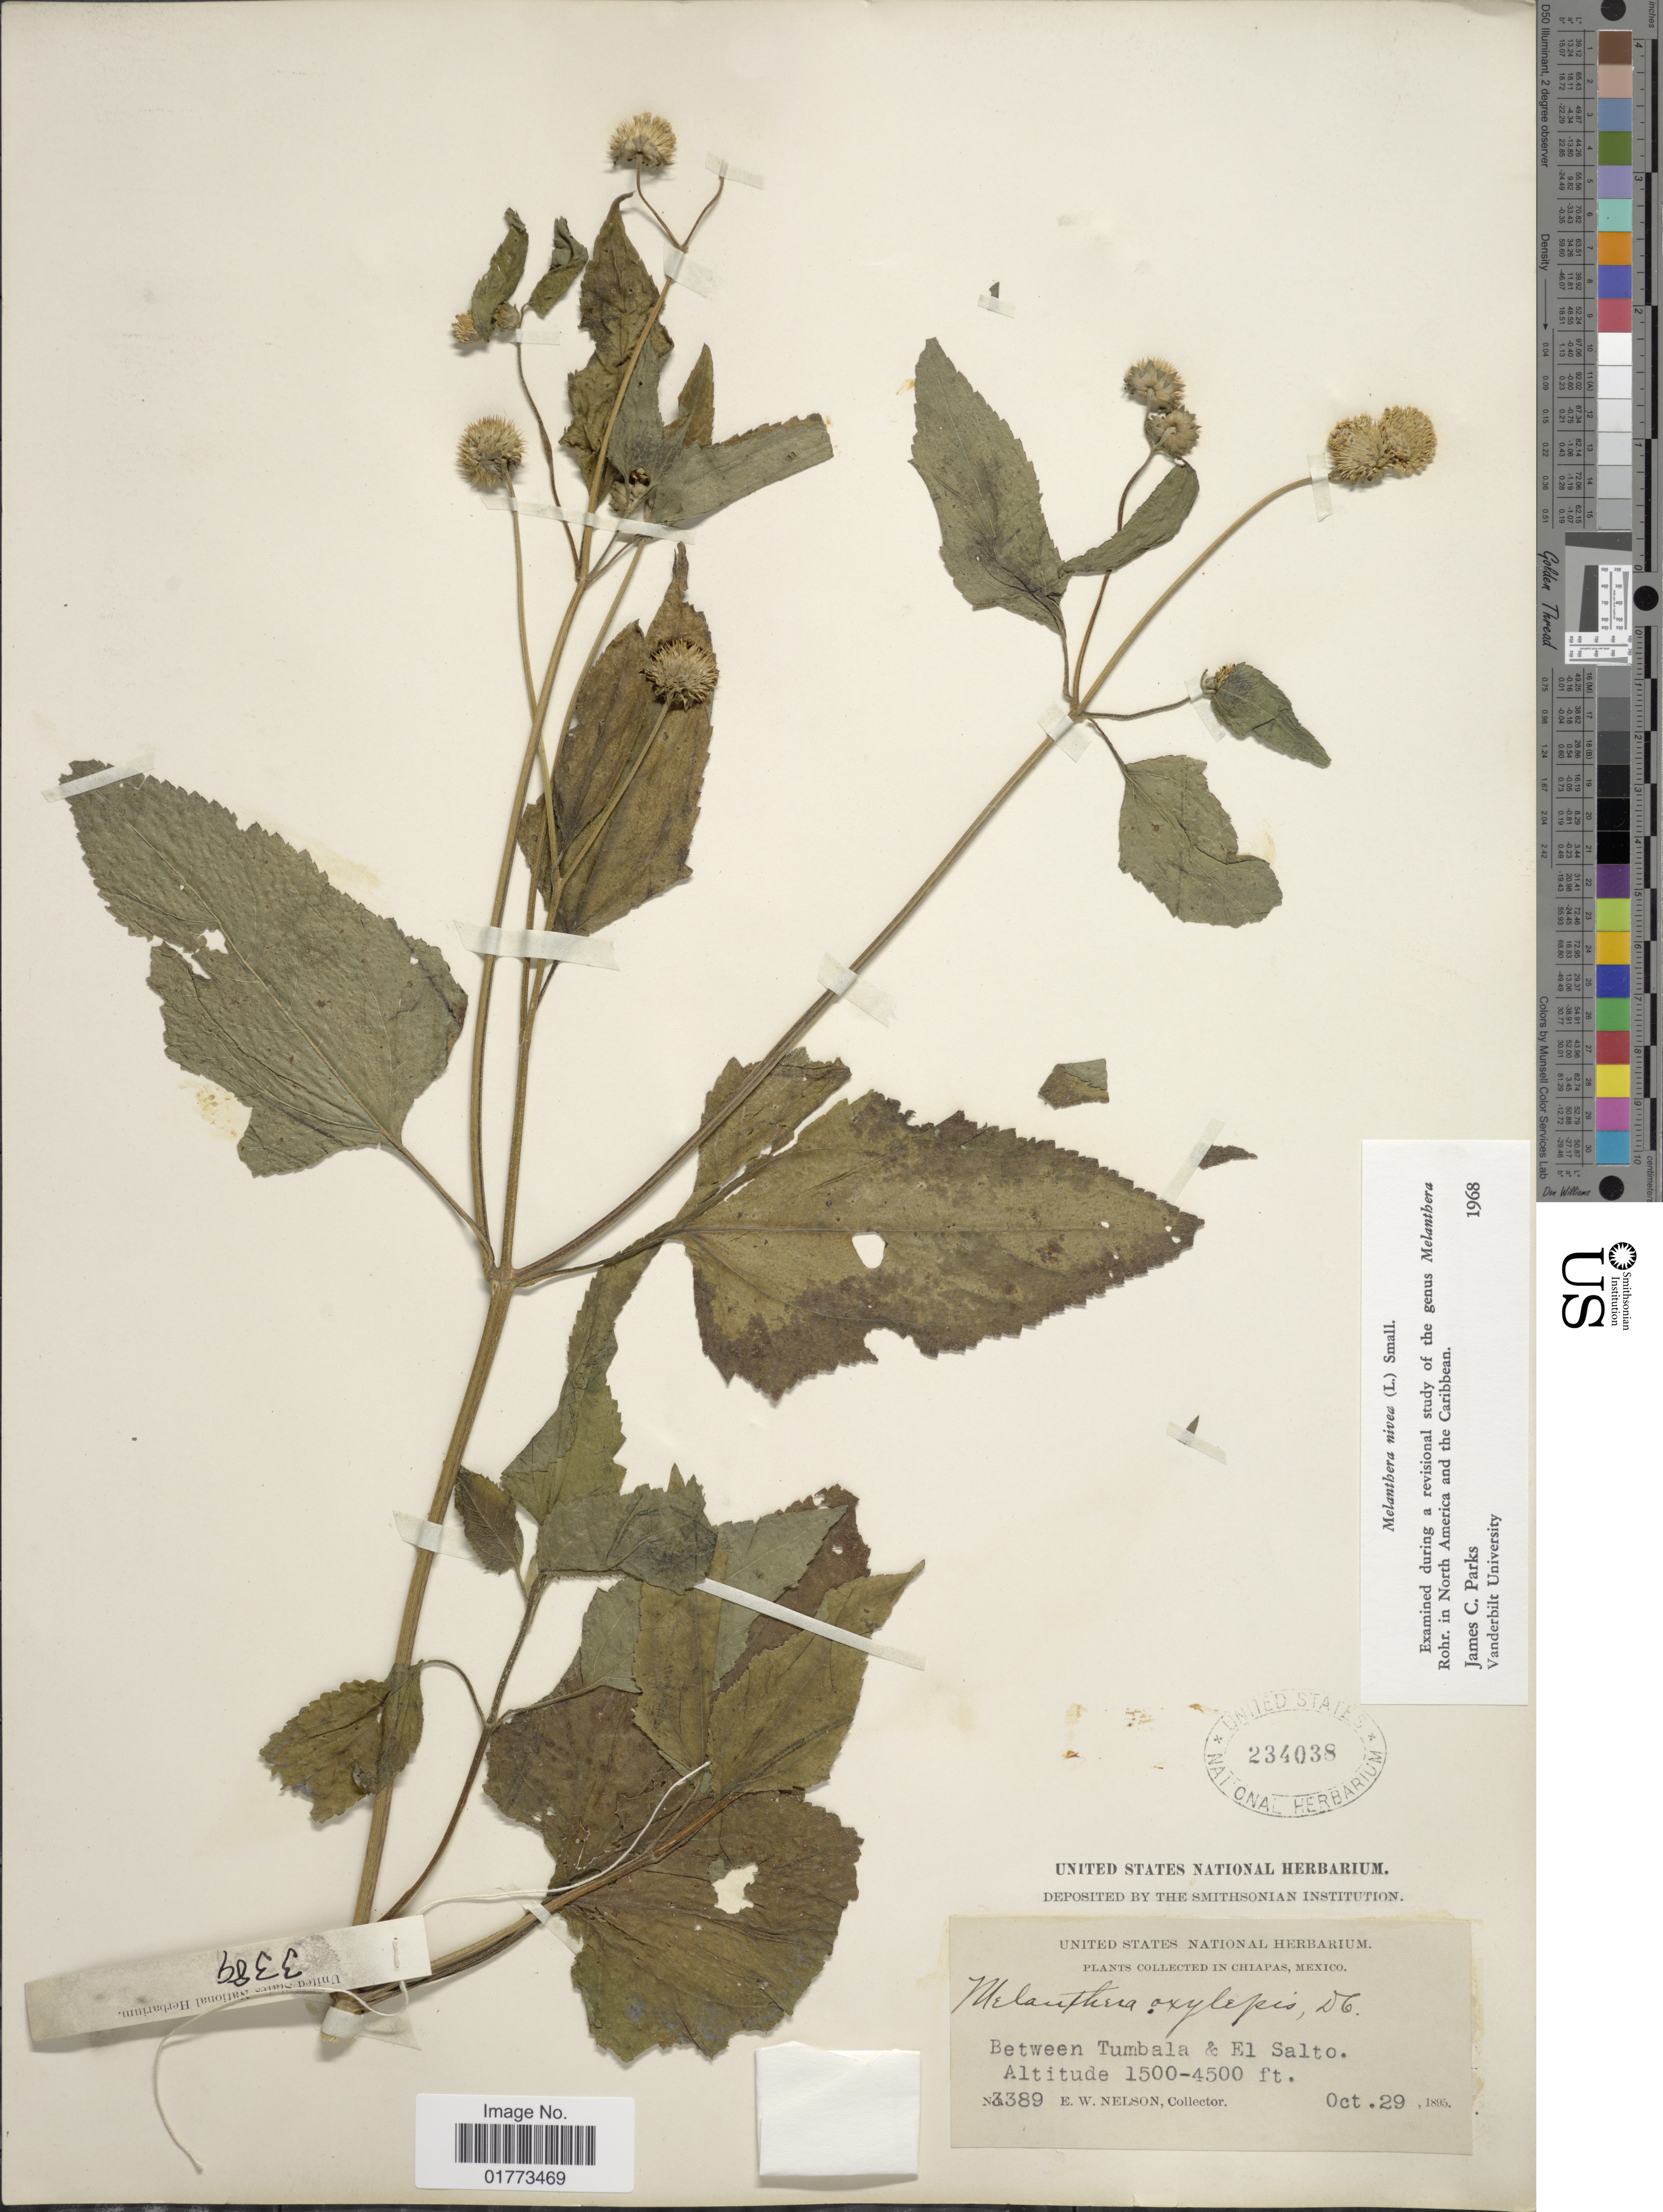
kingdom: Plantae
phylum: Tracheophyta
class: Magnoliopsida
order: Asterales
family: Asteraceae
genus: Melanthera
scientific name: Melanthera nivea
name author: (L.) Small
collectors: E. W. Nelson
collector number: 3389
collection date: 1895-10-29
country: Mexico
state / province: Chiapas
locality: Between Tumbala & El Salto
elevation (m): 457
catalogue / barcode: US 234038